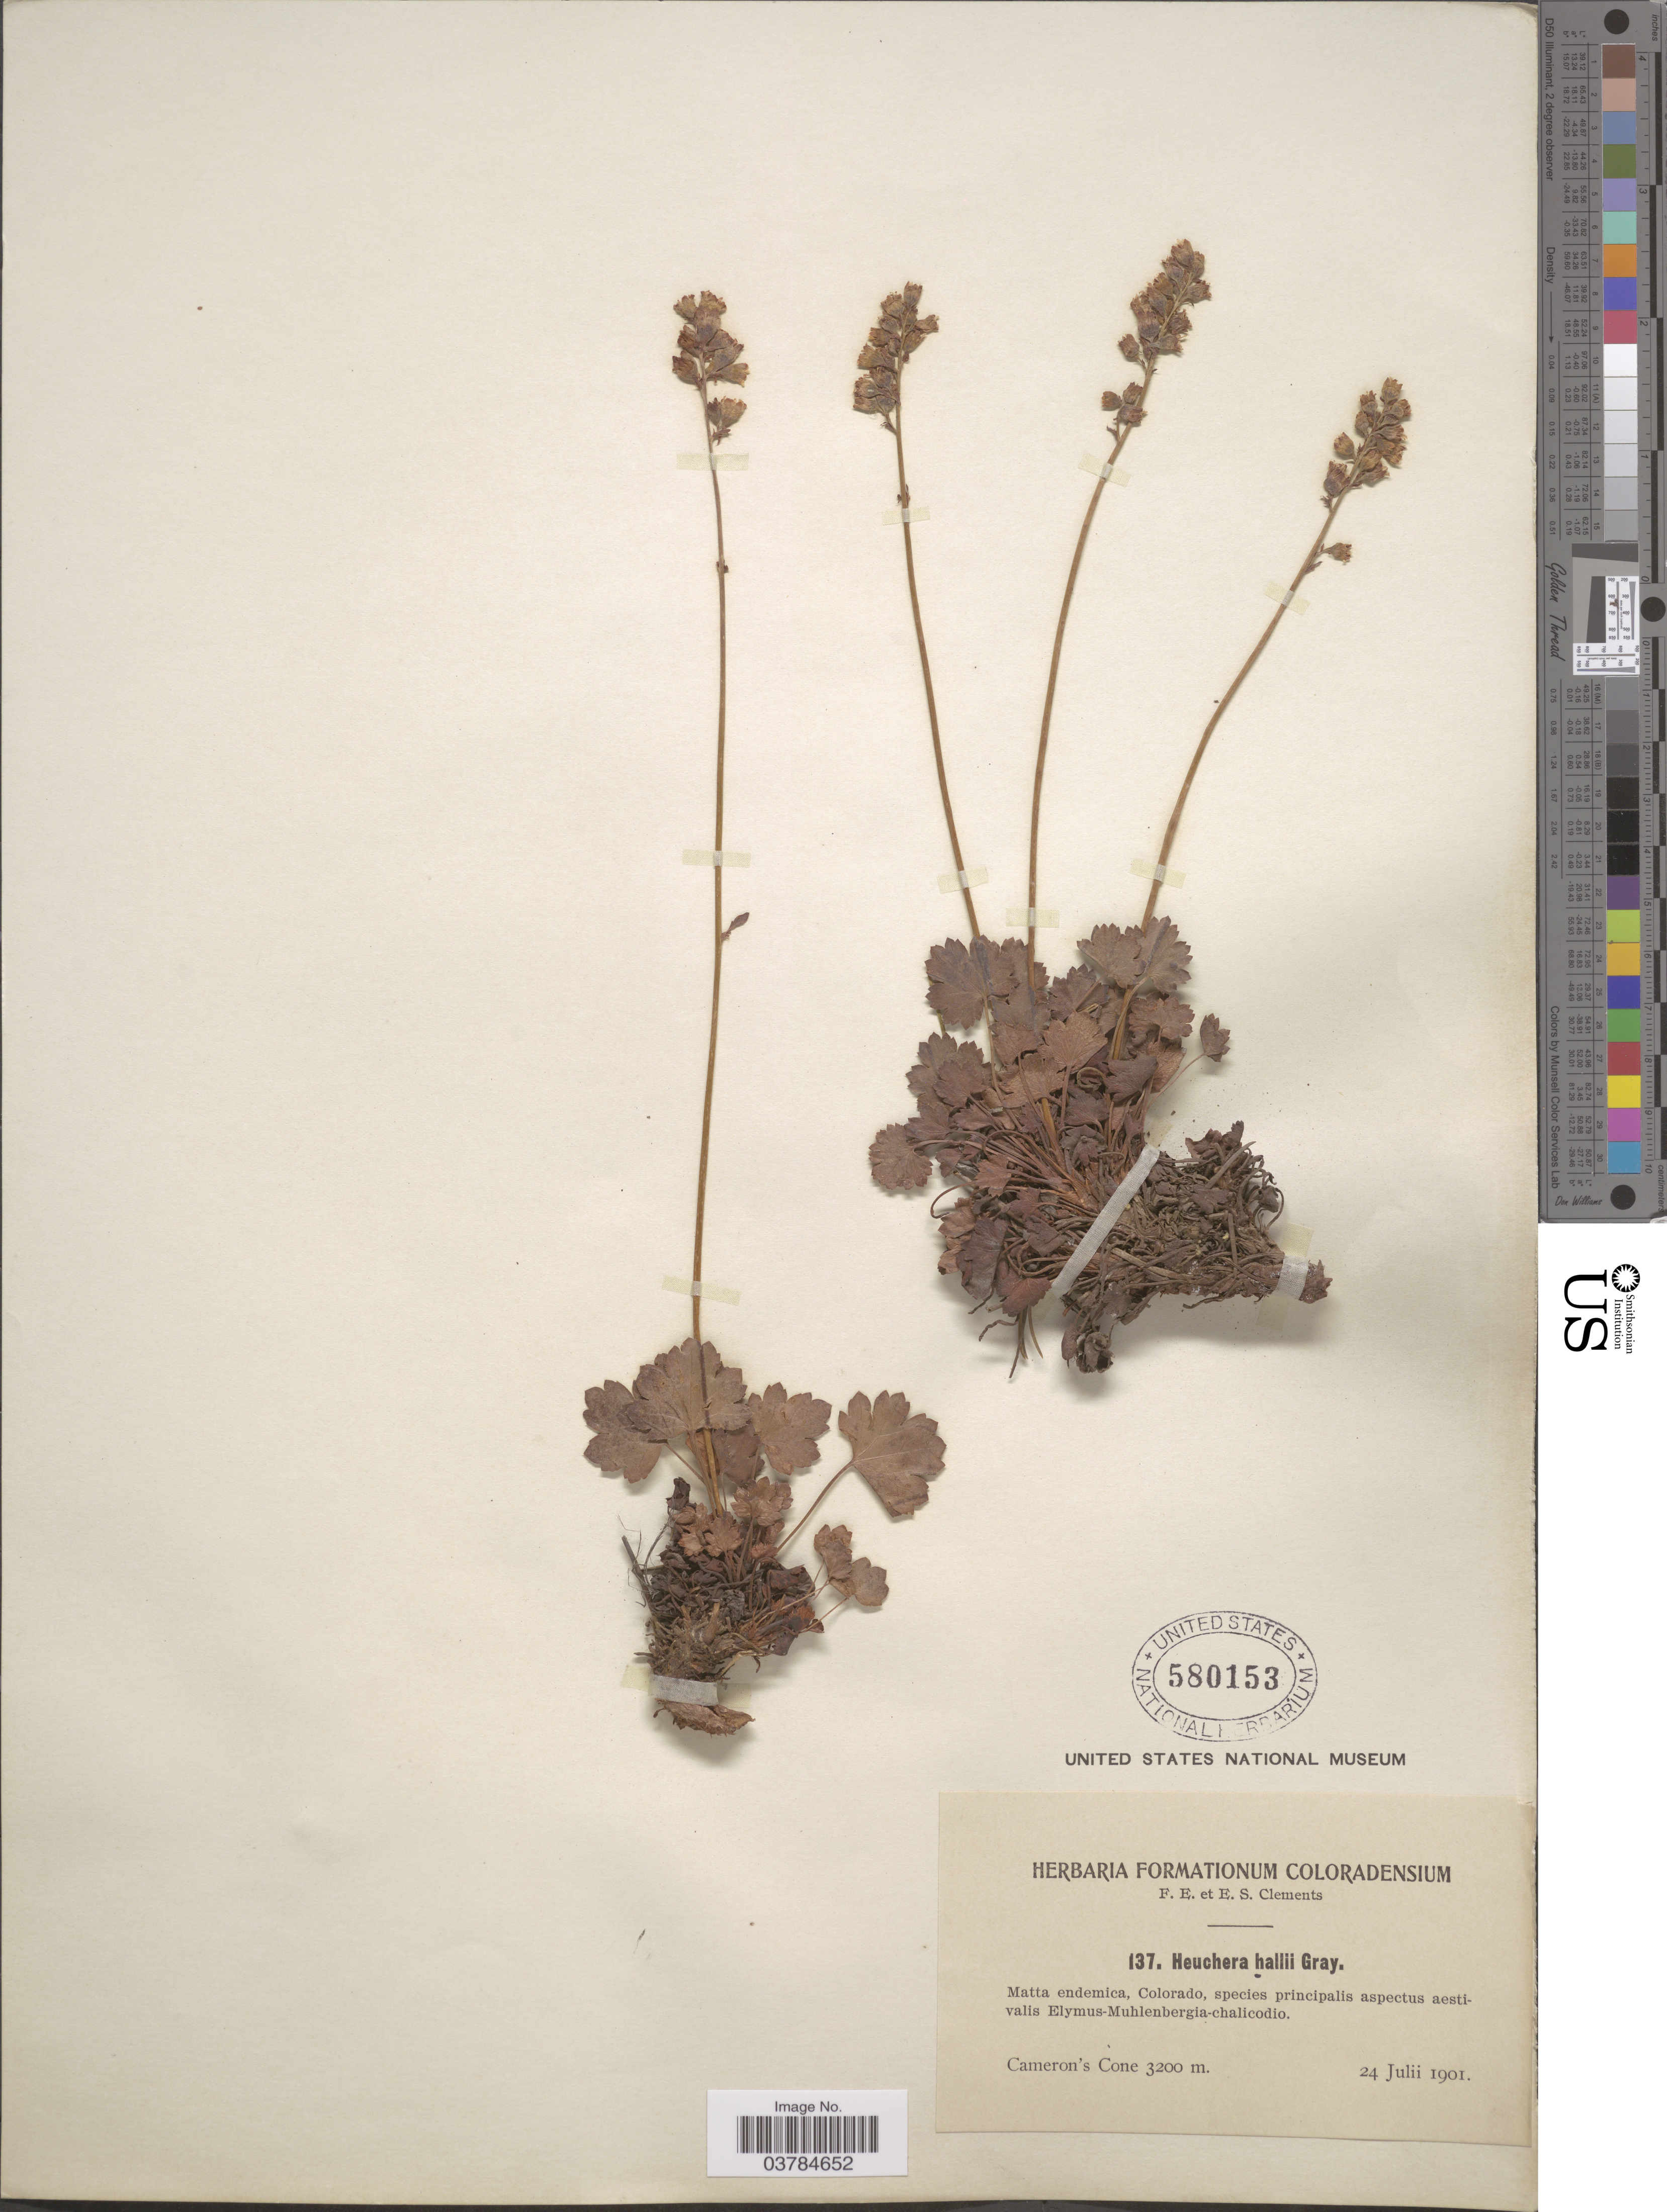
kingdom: Plantae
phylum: Tracheophyta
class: Magnoliopsida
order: Saxifragales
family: Saxifragaceae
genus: Heuchera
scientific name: Heuchera hallii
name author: A. Gray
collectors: F. E. Clements & E. S. Clements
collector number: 137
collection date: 1901-07-24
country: United States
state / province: Colorado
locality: Cameron's Cone.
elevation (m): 3200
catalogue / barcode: US 580153